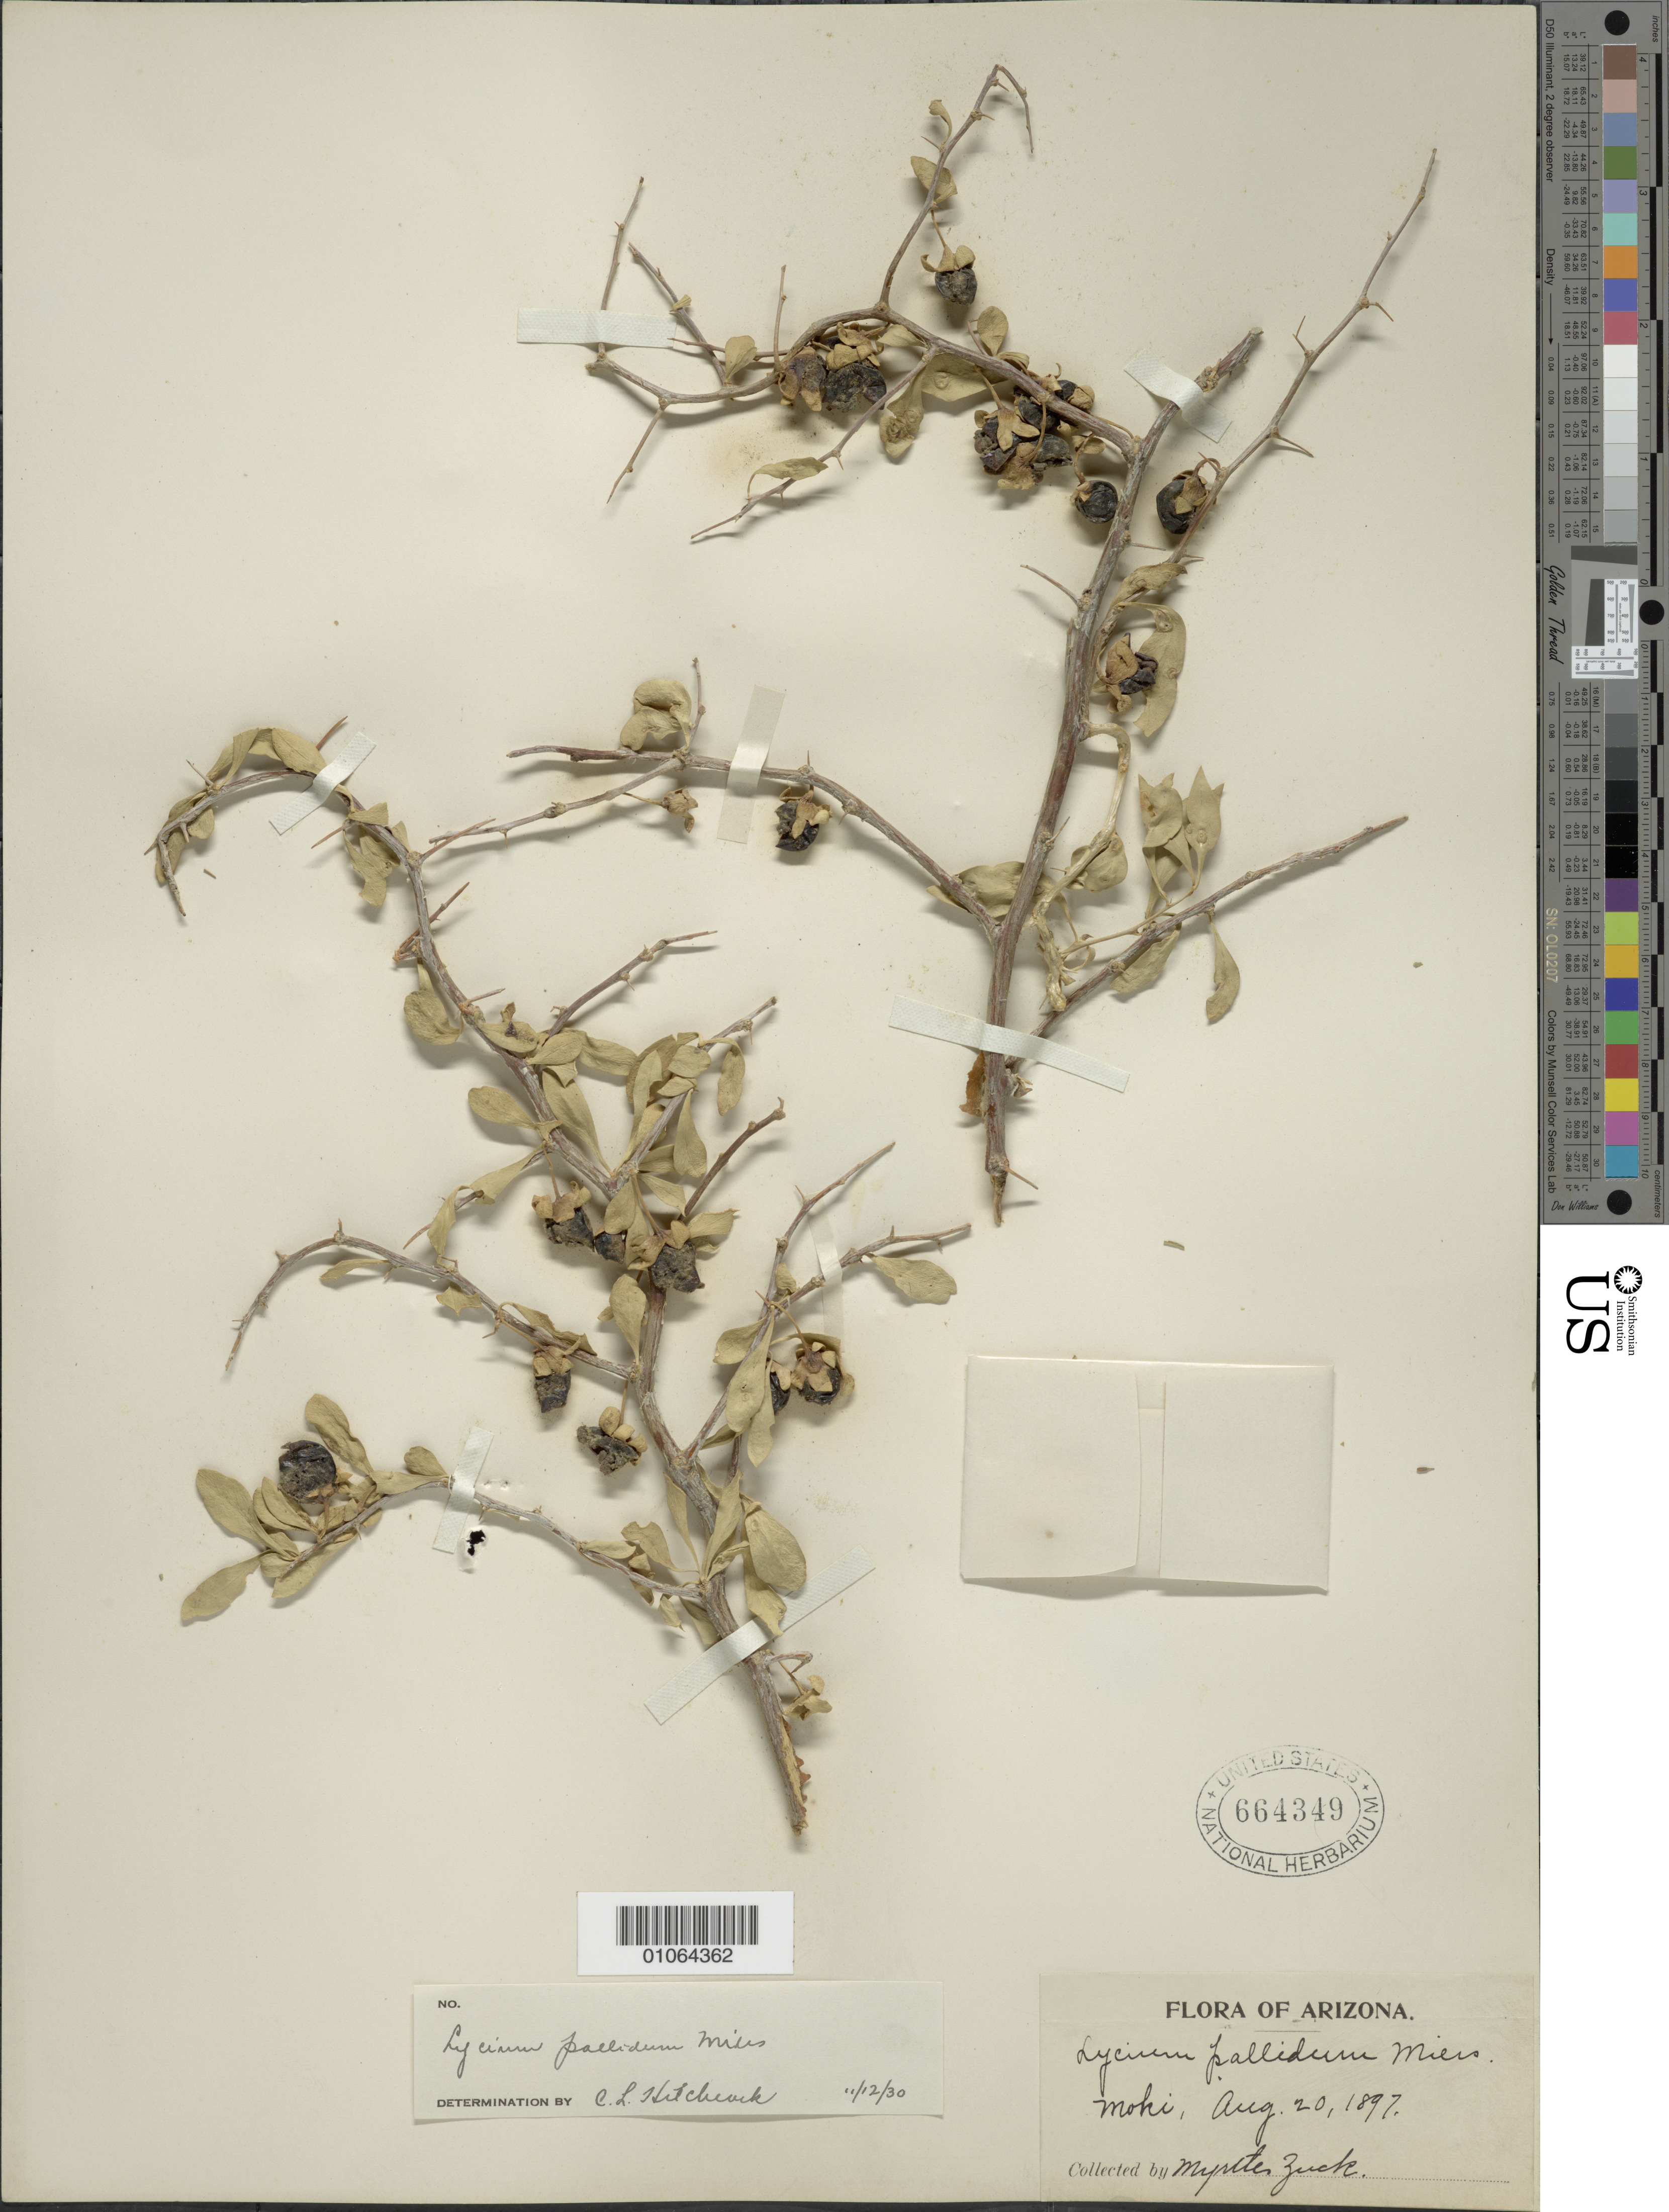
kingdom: Plantae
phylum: Tracheophyta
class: Magnoliopsida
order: Solanales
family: Solanaceae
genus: Lycium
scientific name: Lycium pallidum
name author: Miers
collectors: M. Zuck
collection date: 1897-08-20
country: United States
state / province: Arizona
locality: Moki.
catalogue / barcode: US 664349